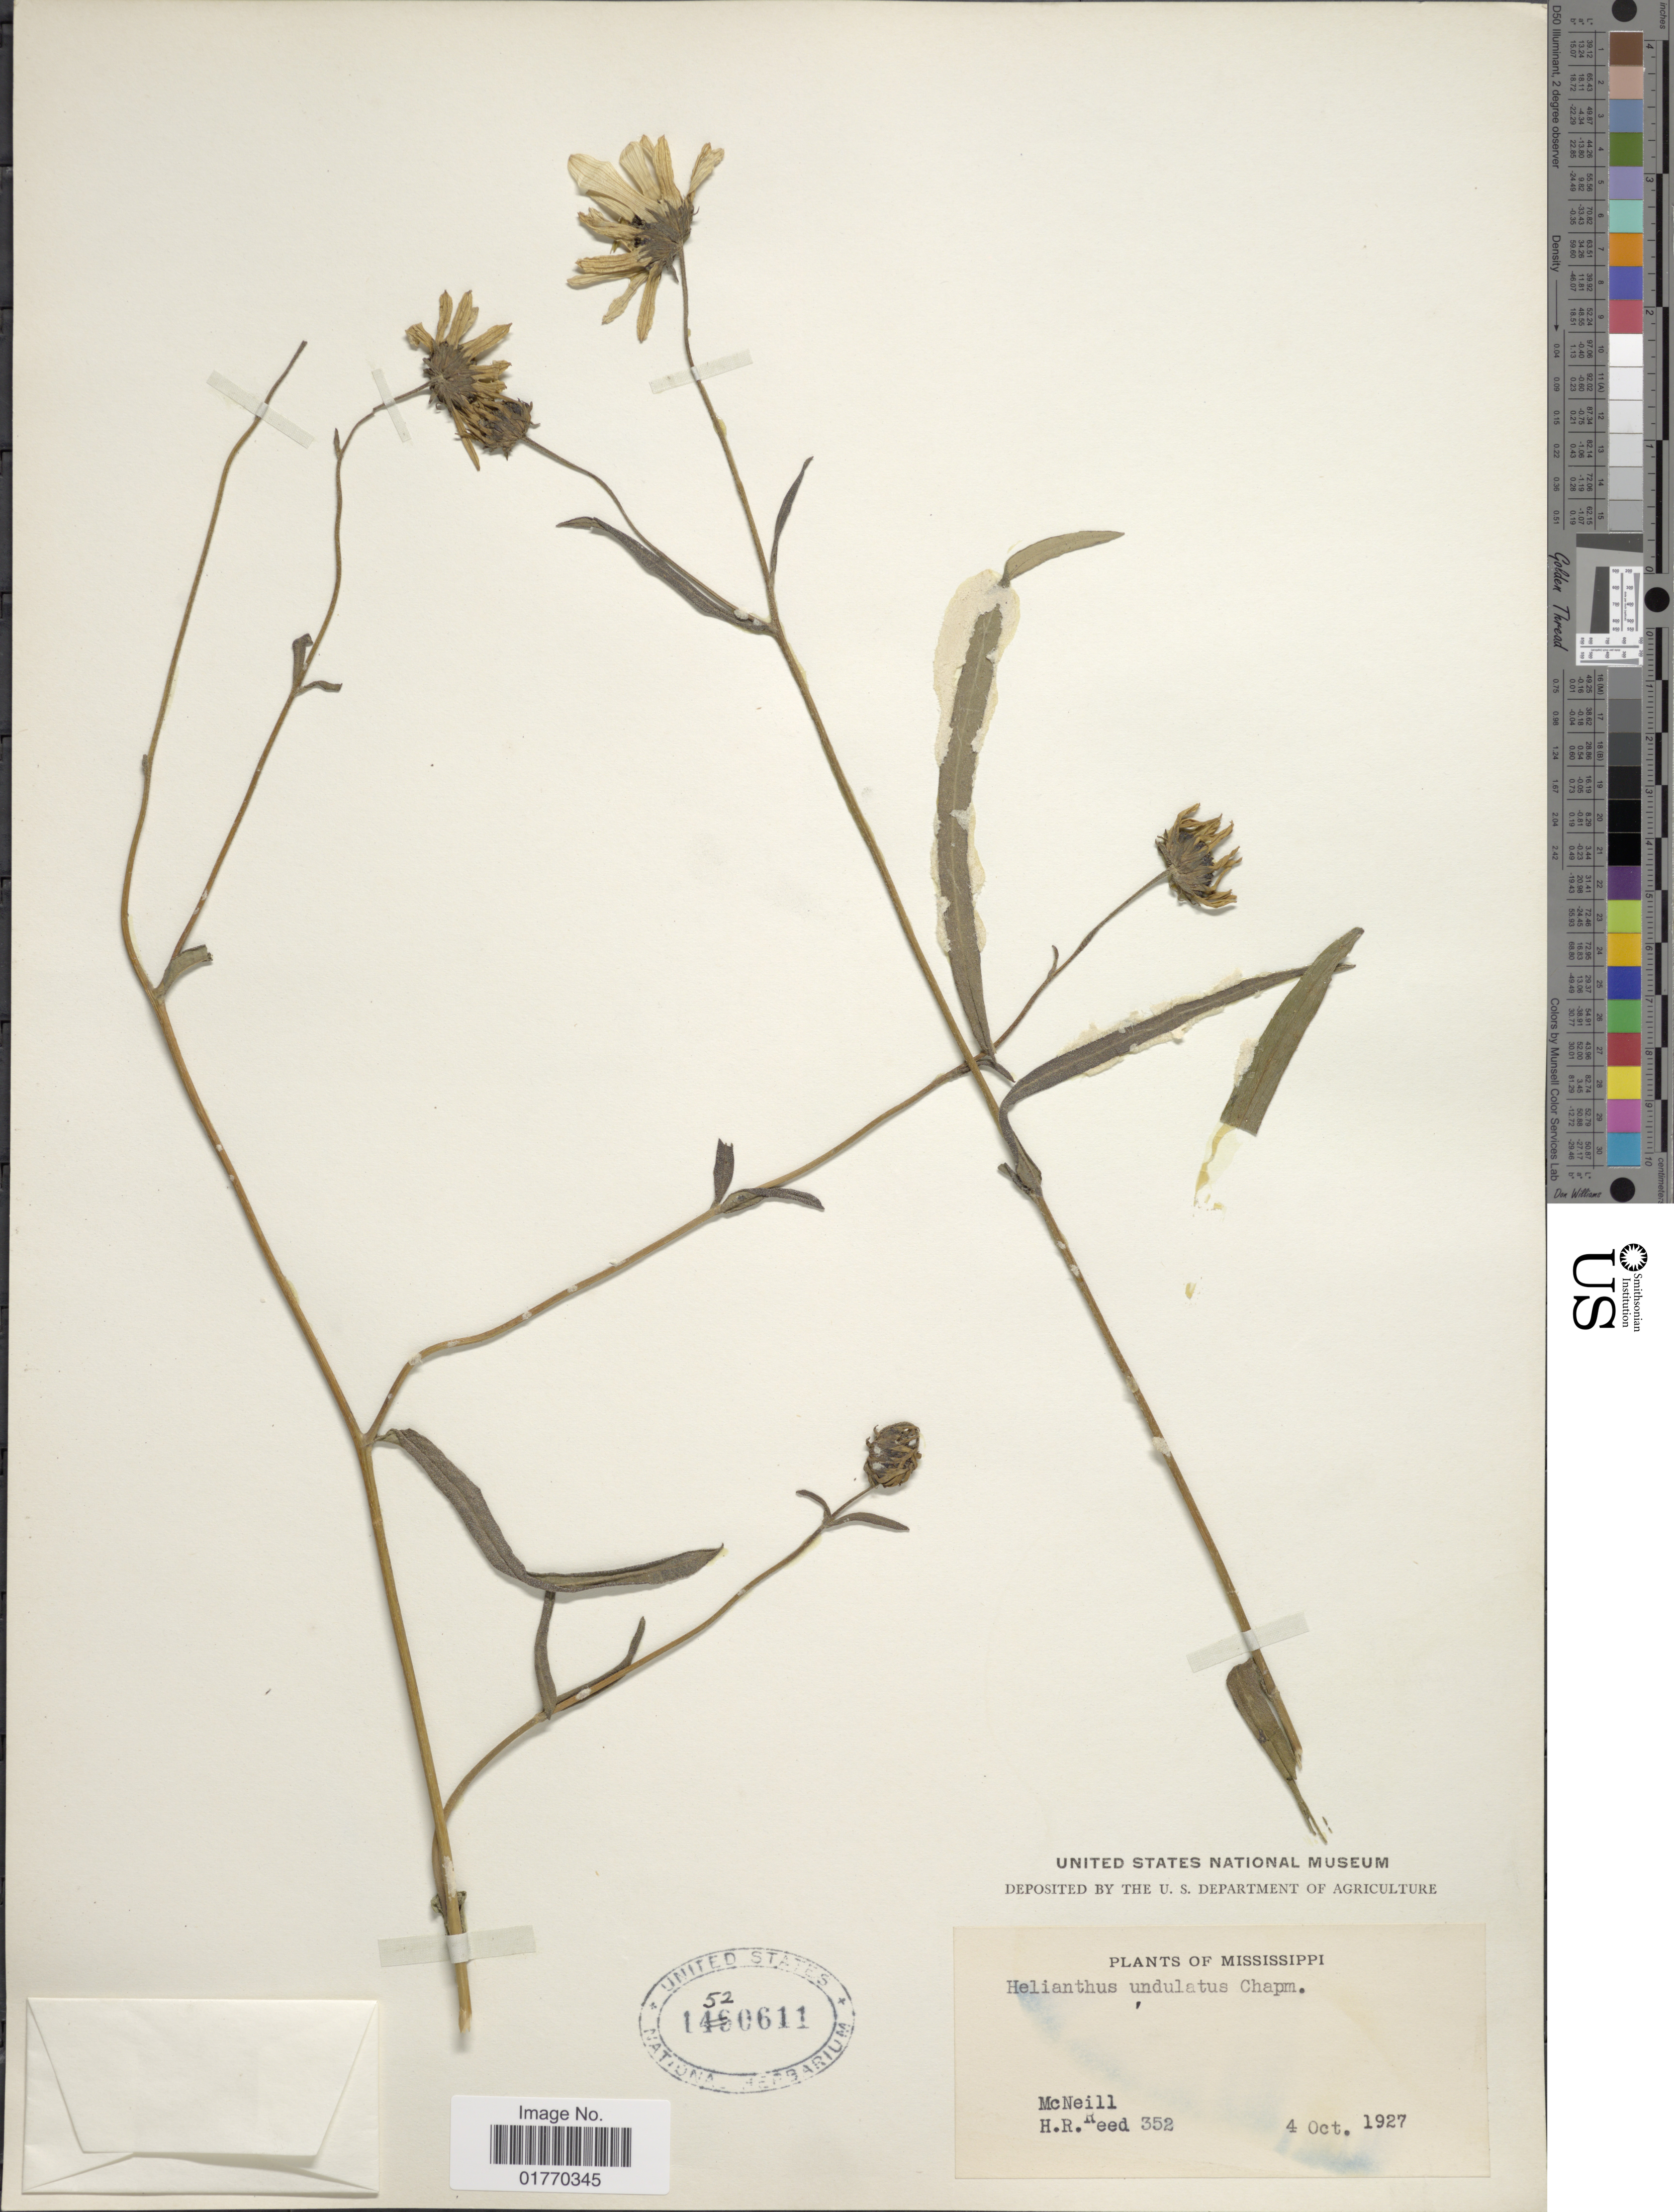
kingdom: Plantae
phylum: Tracheophyta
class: Magnoliopsida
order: Asterales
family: Asteraceae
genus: Helianthus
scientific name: Helianthus floridanus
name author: A. Gray ex Chapm.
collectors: McNeill & H. Reed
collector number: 352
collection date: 1927-10-04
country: United States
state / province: Mississippi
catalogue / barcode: US 1520611